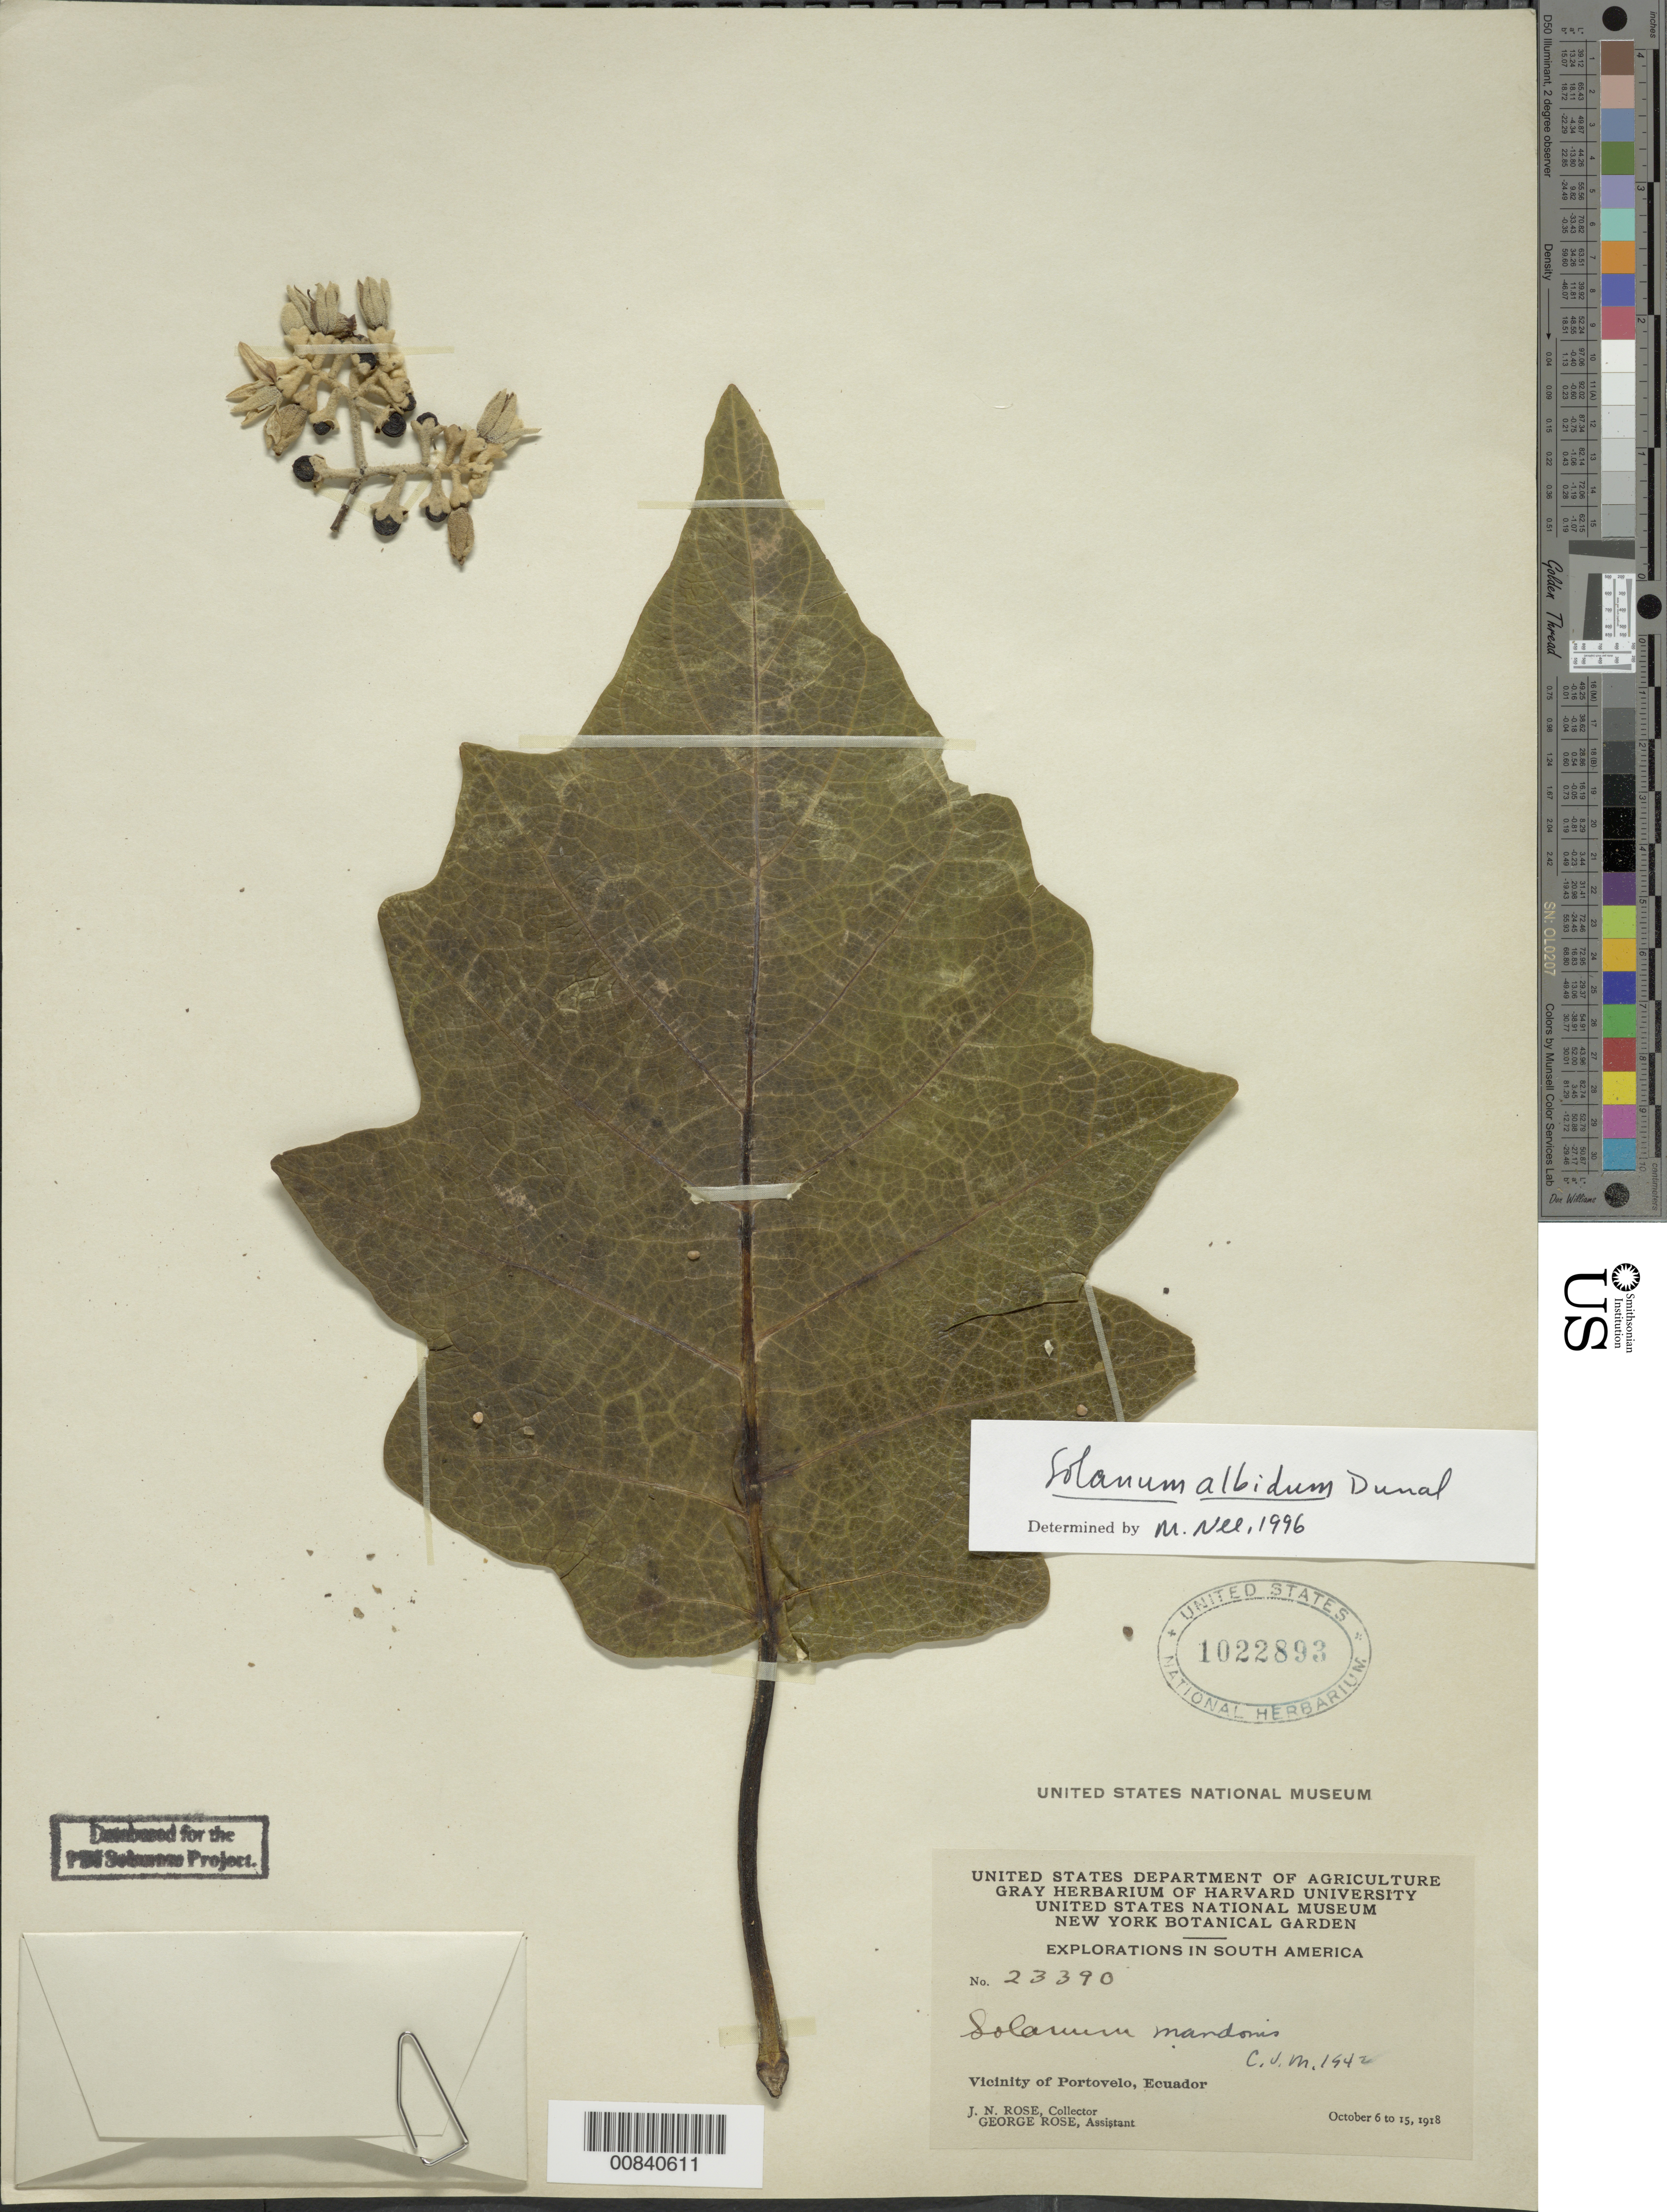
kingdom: Plantae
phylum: Tracheophyta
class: Magnoliopsida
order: Solanales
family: Solanaceae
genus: Solanum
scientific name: Solanum albidum Dunal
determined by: Nee, Michael H.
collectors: J. N. Rose & L. B. Rose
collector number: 23390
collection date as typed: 6 Oct 1918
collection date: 1918-10-06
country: Ecuador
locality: Vicinity of Portovelo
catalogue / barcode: US 1022893